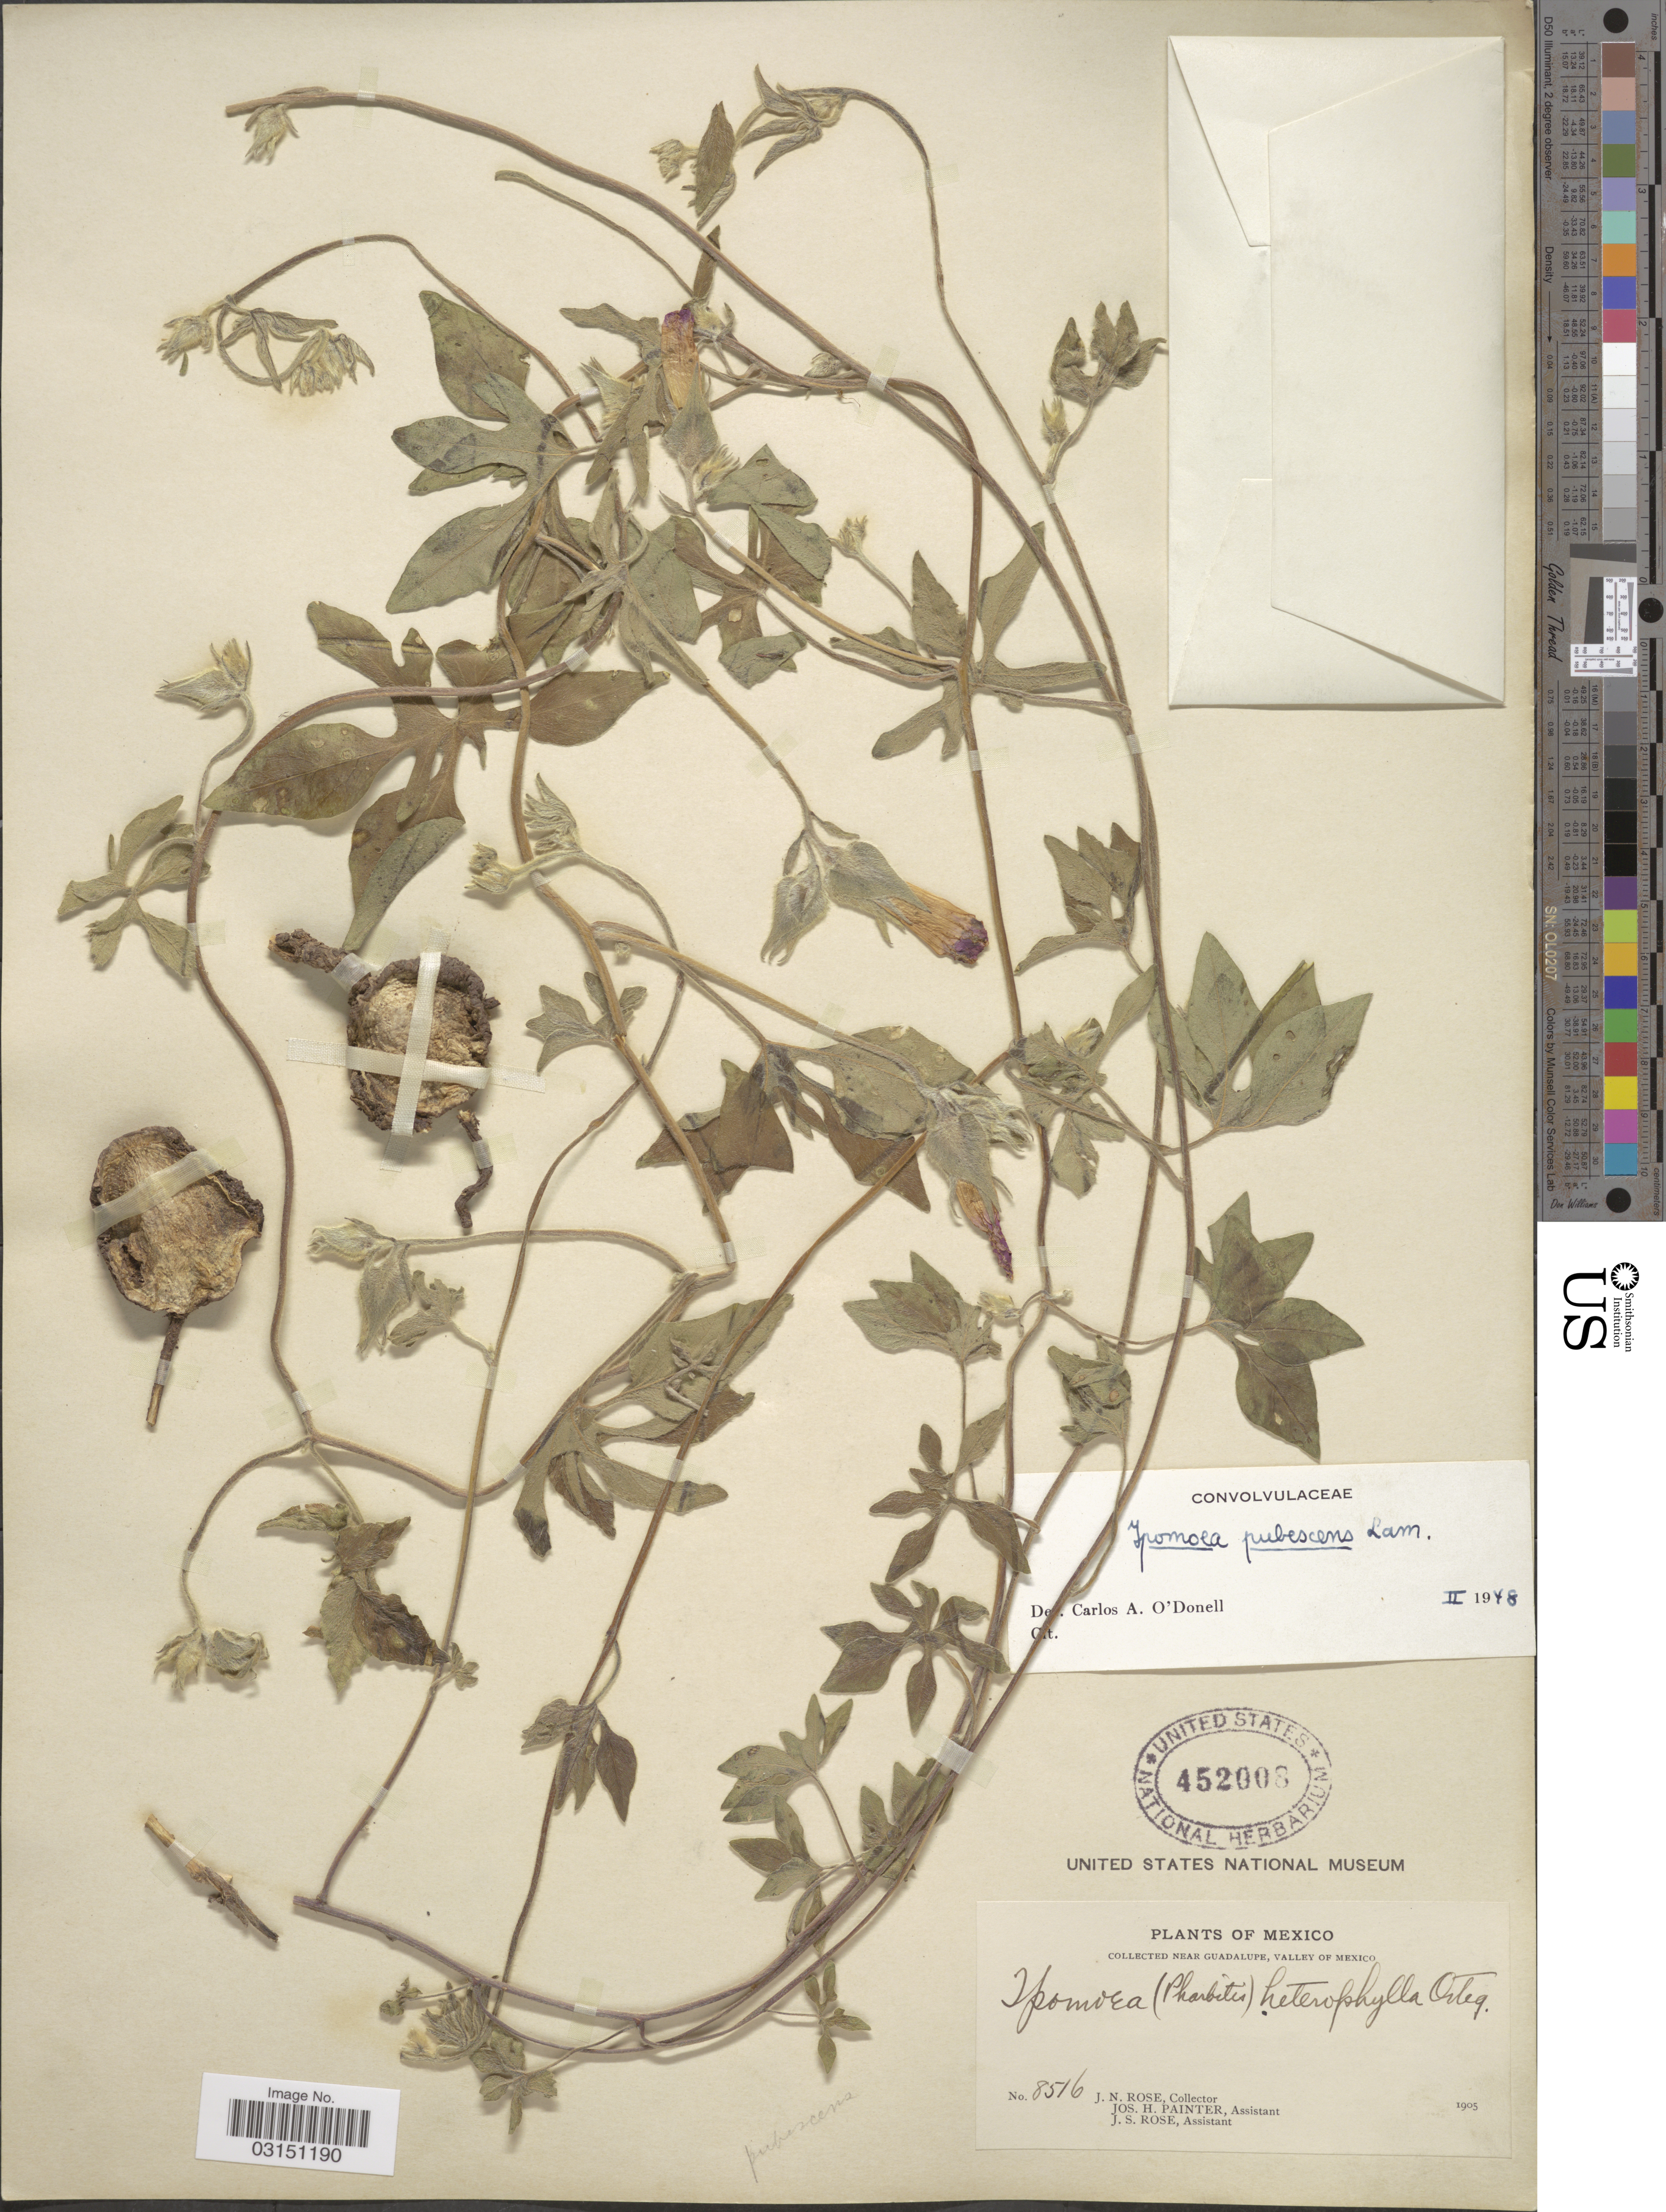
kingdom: Plantae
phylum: Tracheophyta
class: Magnoliopsida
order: Solanales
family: Convolvulaceae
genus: Ipomoea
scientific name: Ipomoea pubescens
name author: Lam.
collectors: J. N. Rose, J. H. Painter & J. S. Rose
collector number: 8516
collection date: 1905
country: Mexico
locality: Near Guadalupe, Valley of Mexico.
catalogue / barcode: US 452008